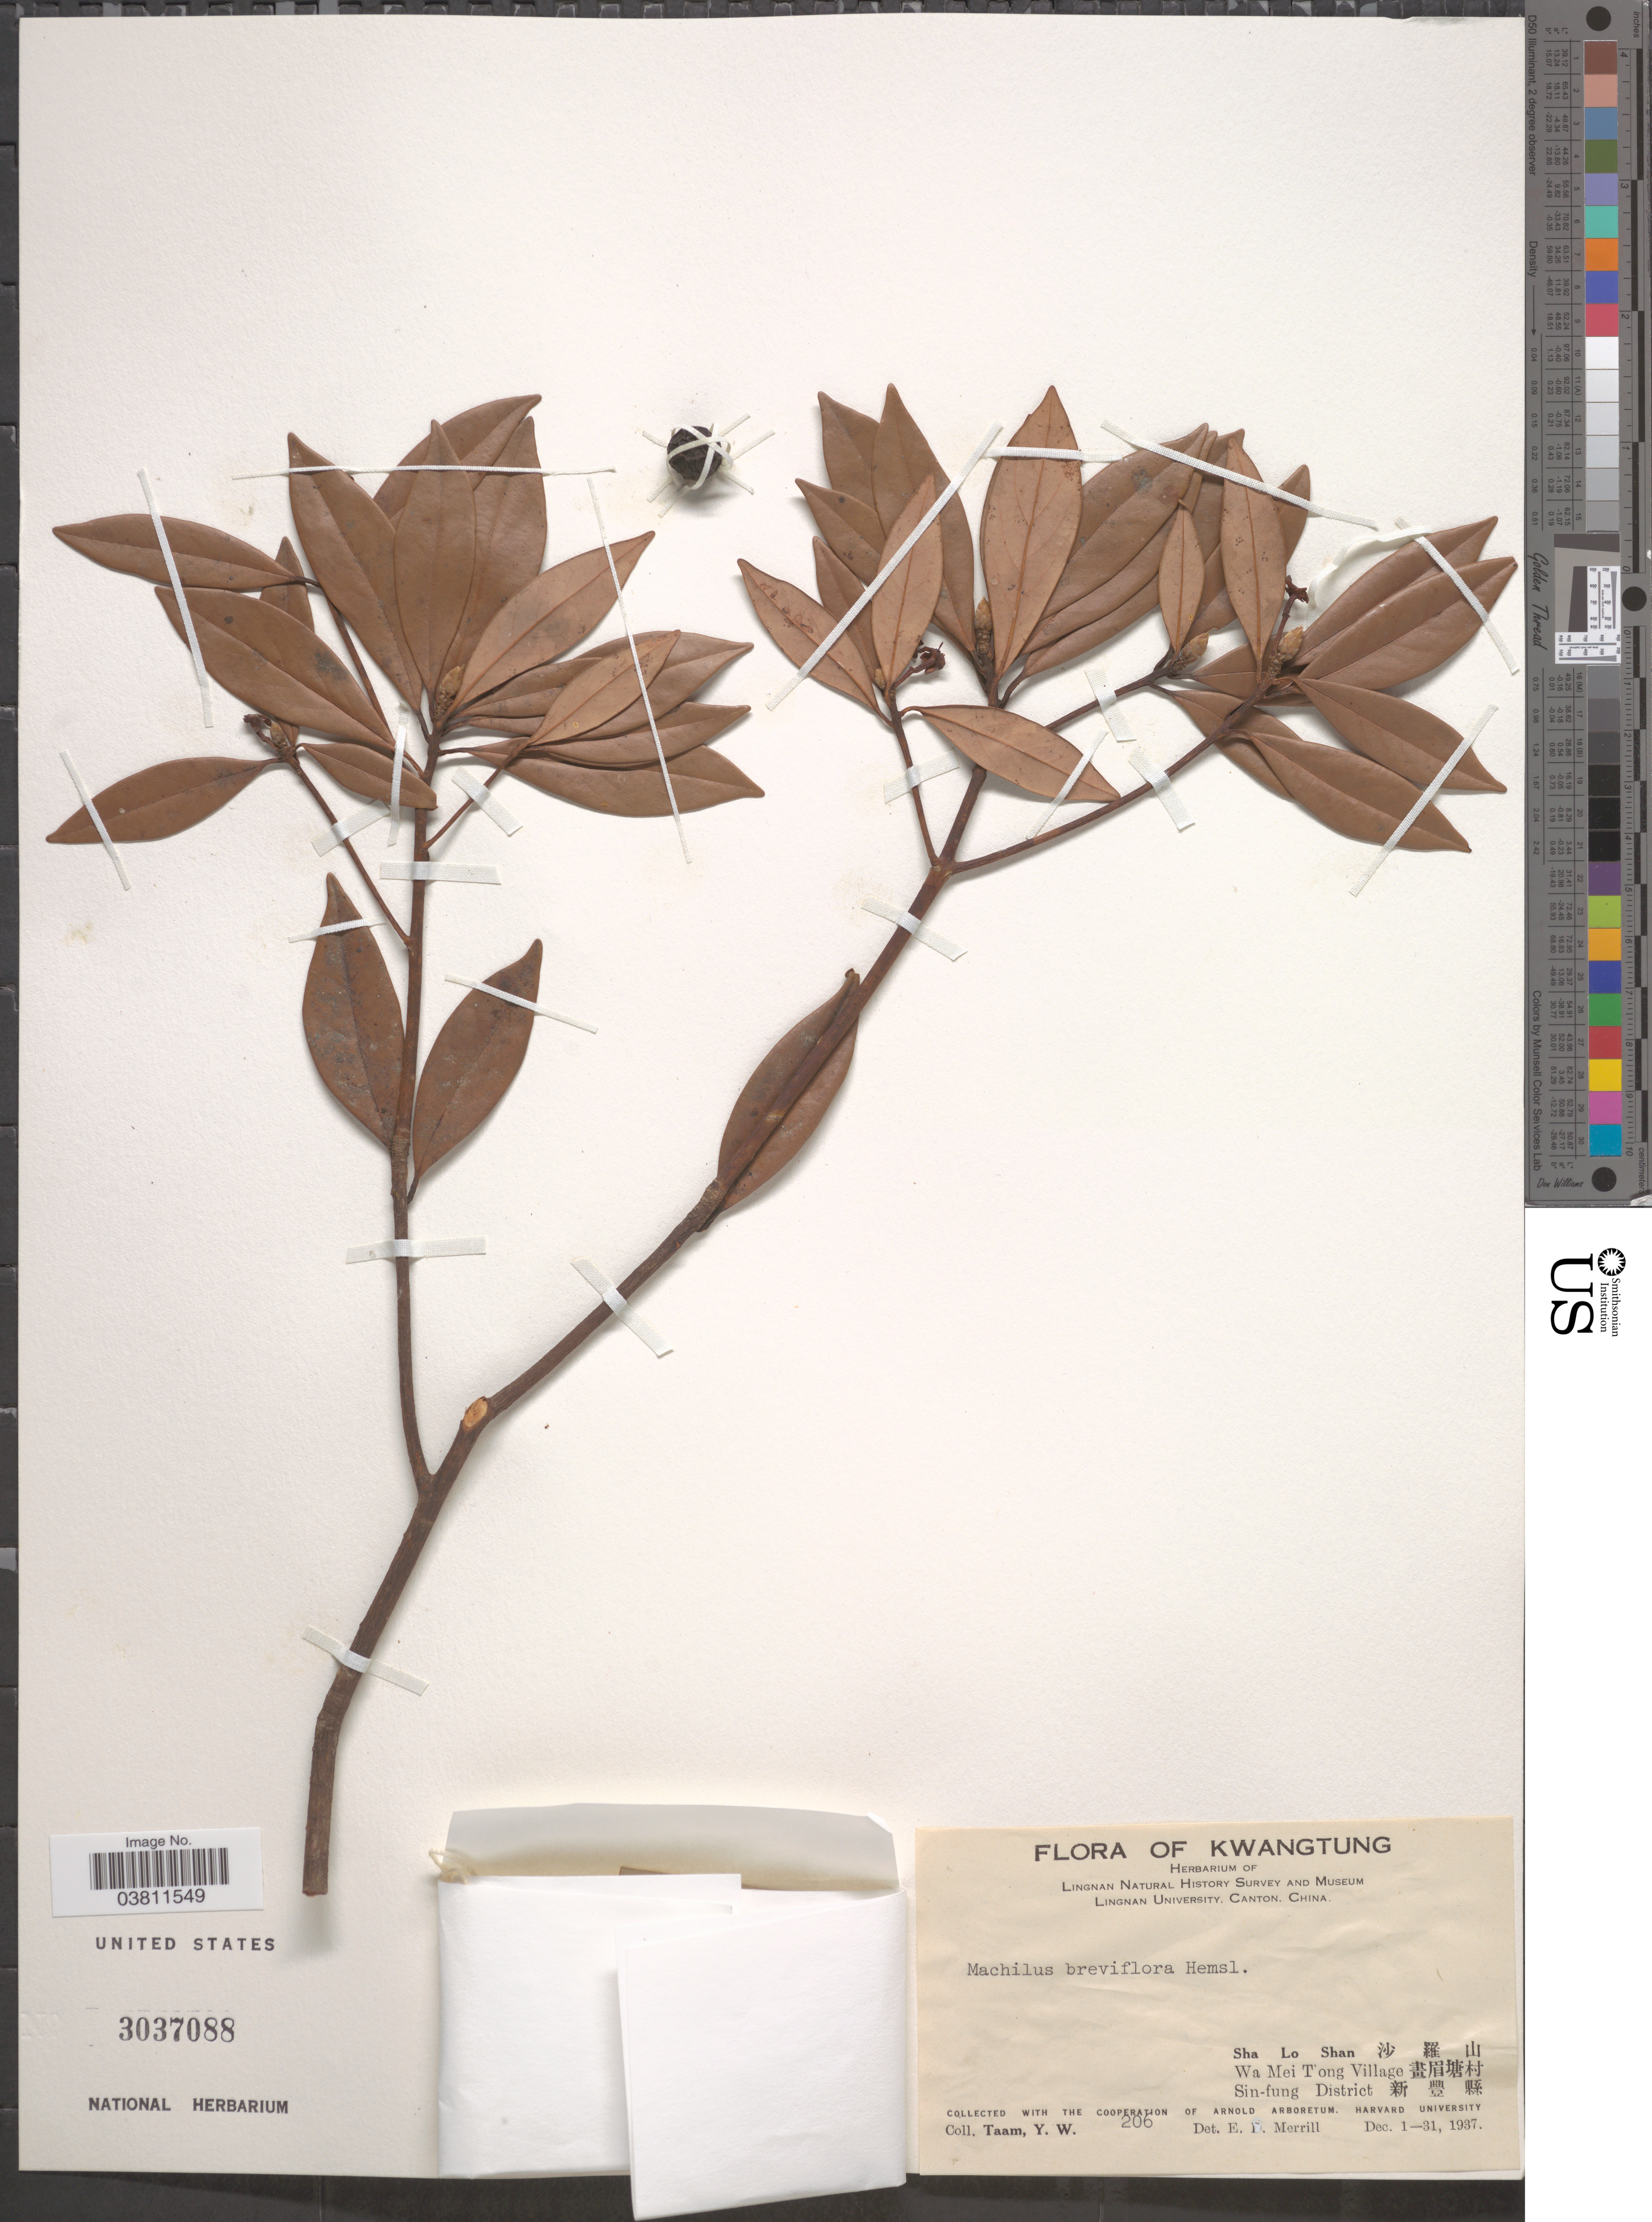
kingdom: Plantae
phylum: Tracheophyta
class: Magnoliopsida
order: Laurales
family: Lauraceae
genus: Machilus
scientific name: Machilus breviflora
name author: (Benth.) Hemsl.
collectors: Y. W. Taam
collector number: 206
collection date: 1937-12-01/1937-12-31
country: China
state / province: Guangdong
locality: Kwangtung. Sha Lo Shan X. Wa Mei T'ong Village X. Sin-fung District X.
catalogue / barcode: US 3037088